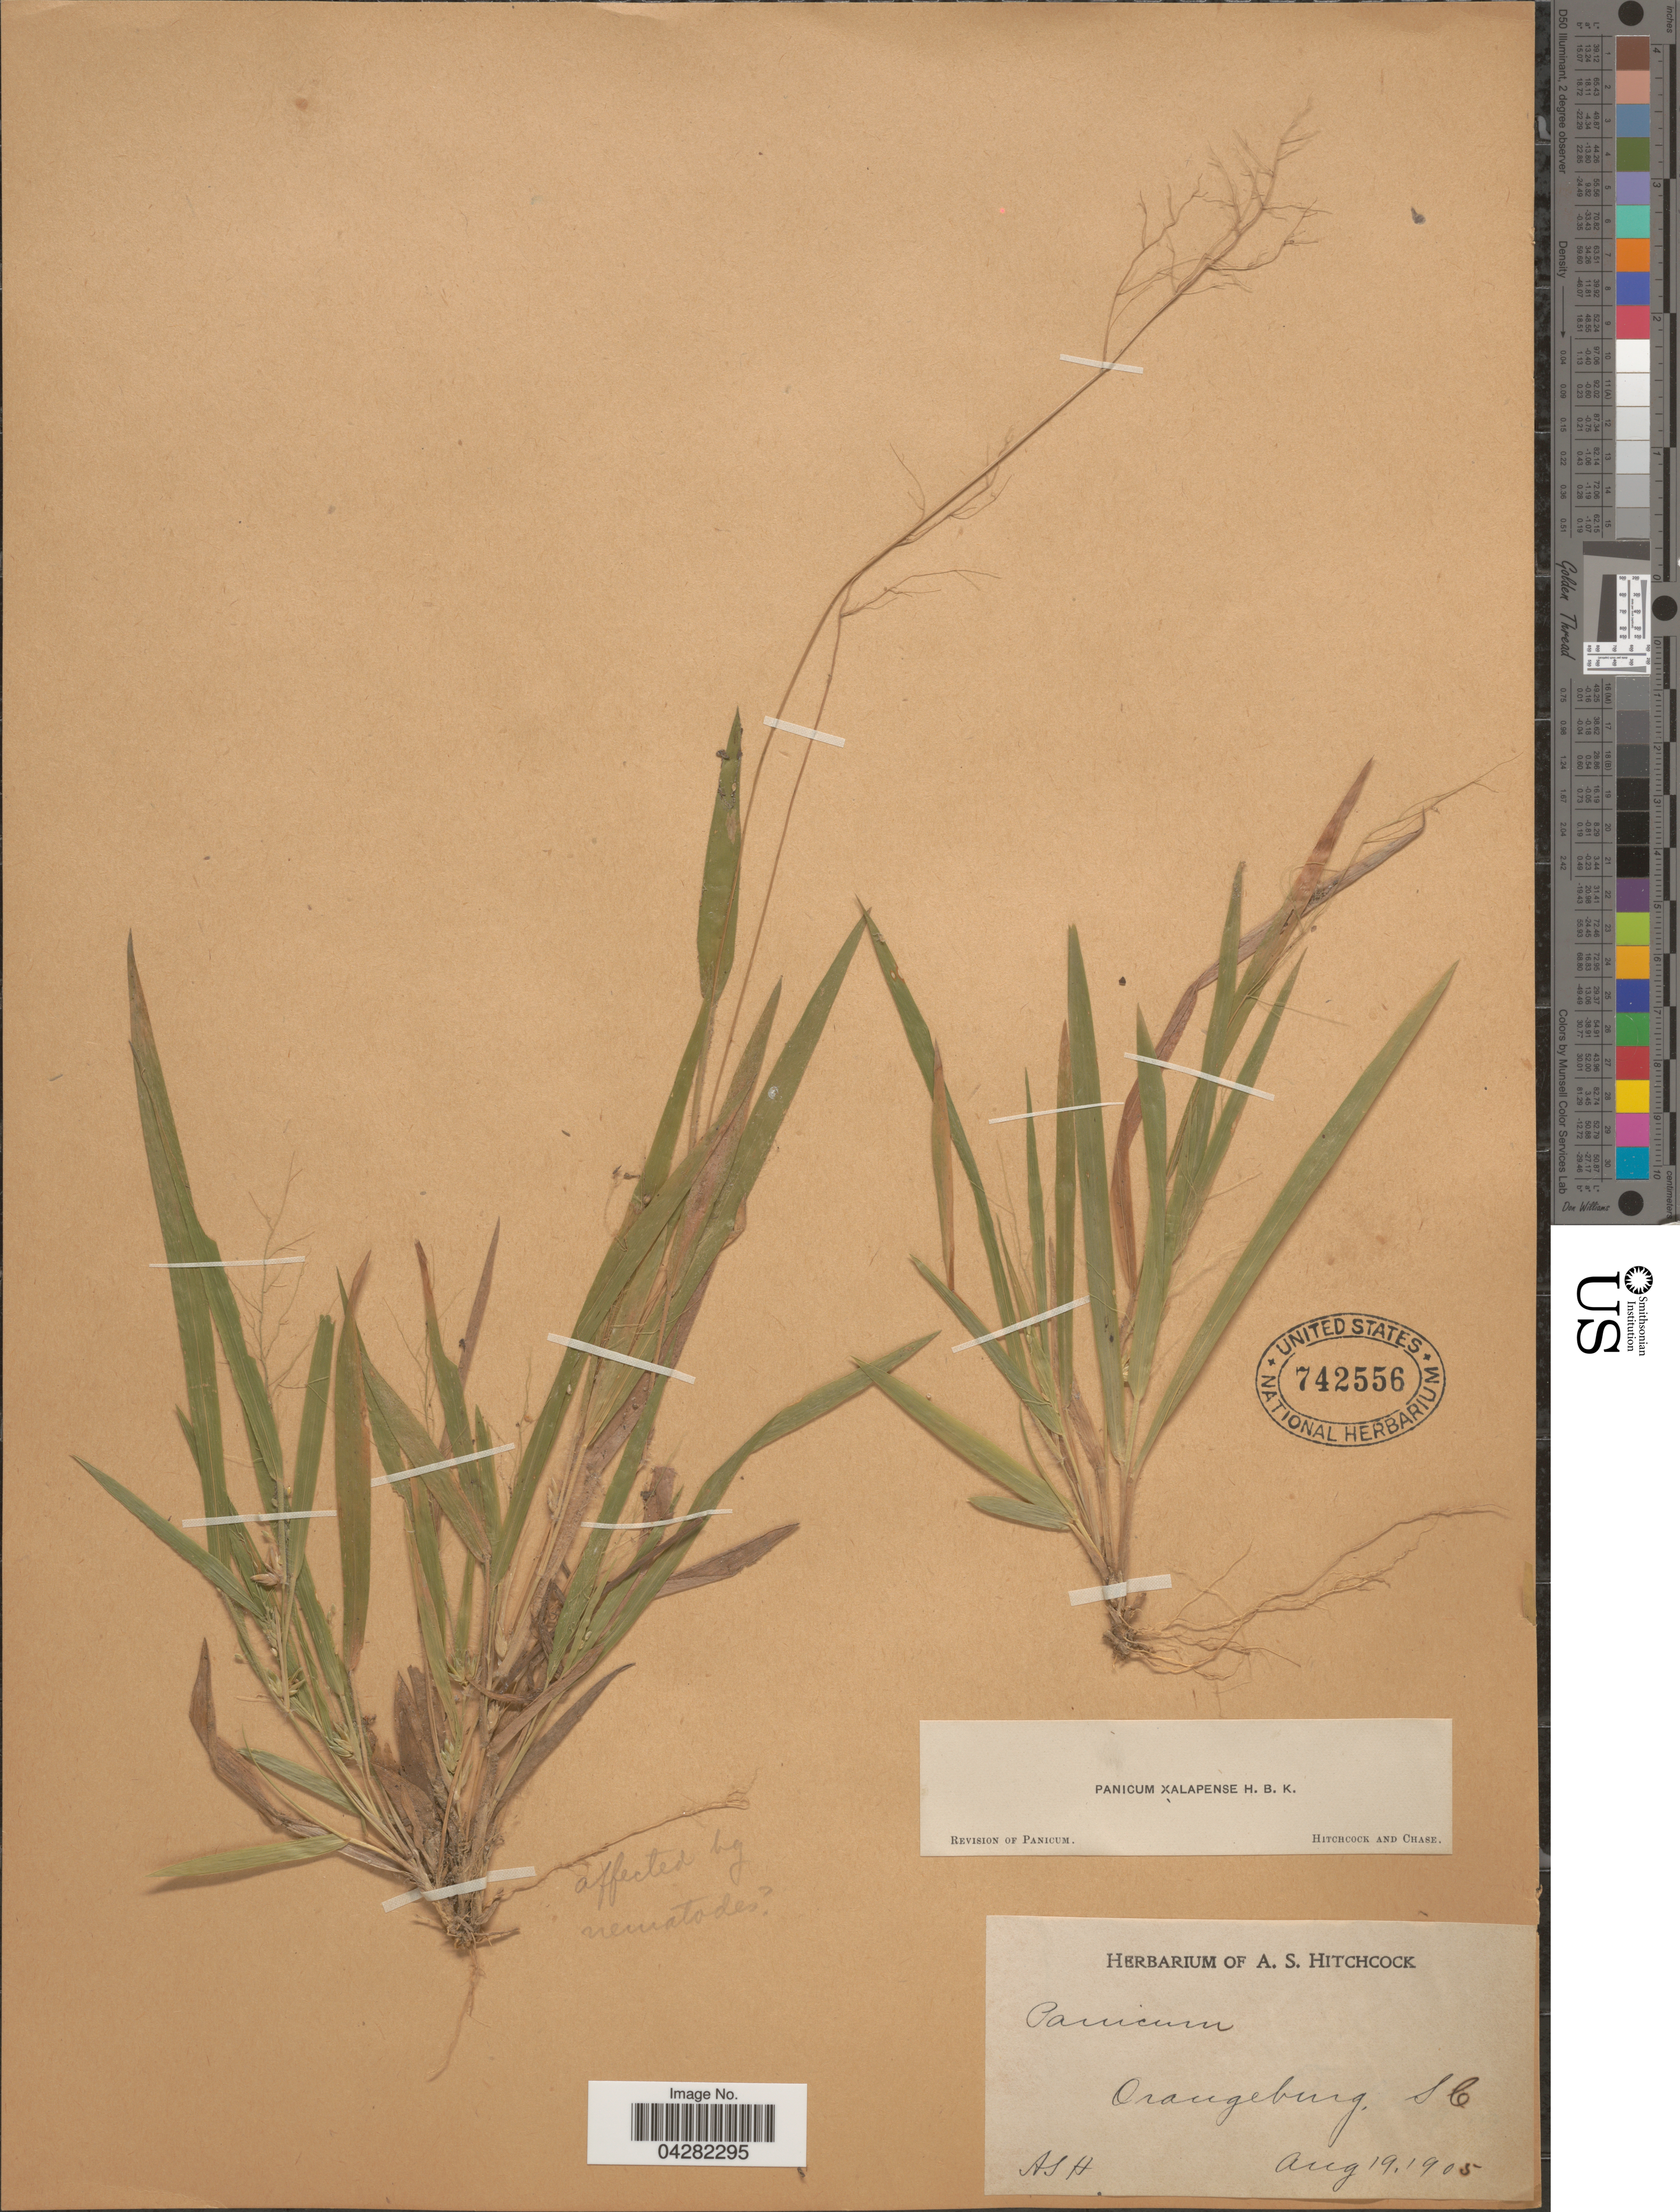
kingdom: Plantae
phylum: Tracheophyta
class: Liliopsida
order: Poales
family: Poaceae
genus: Dichanthelium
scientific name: Dichanthelium laxiflorum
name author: (Lam.) Gould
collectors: A. S. Hitchcock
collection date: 1905-08-19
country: United States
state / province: South Carolina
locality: Orangeburg.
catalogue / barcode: US 742556